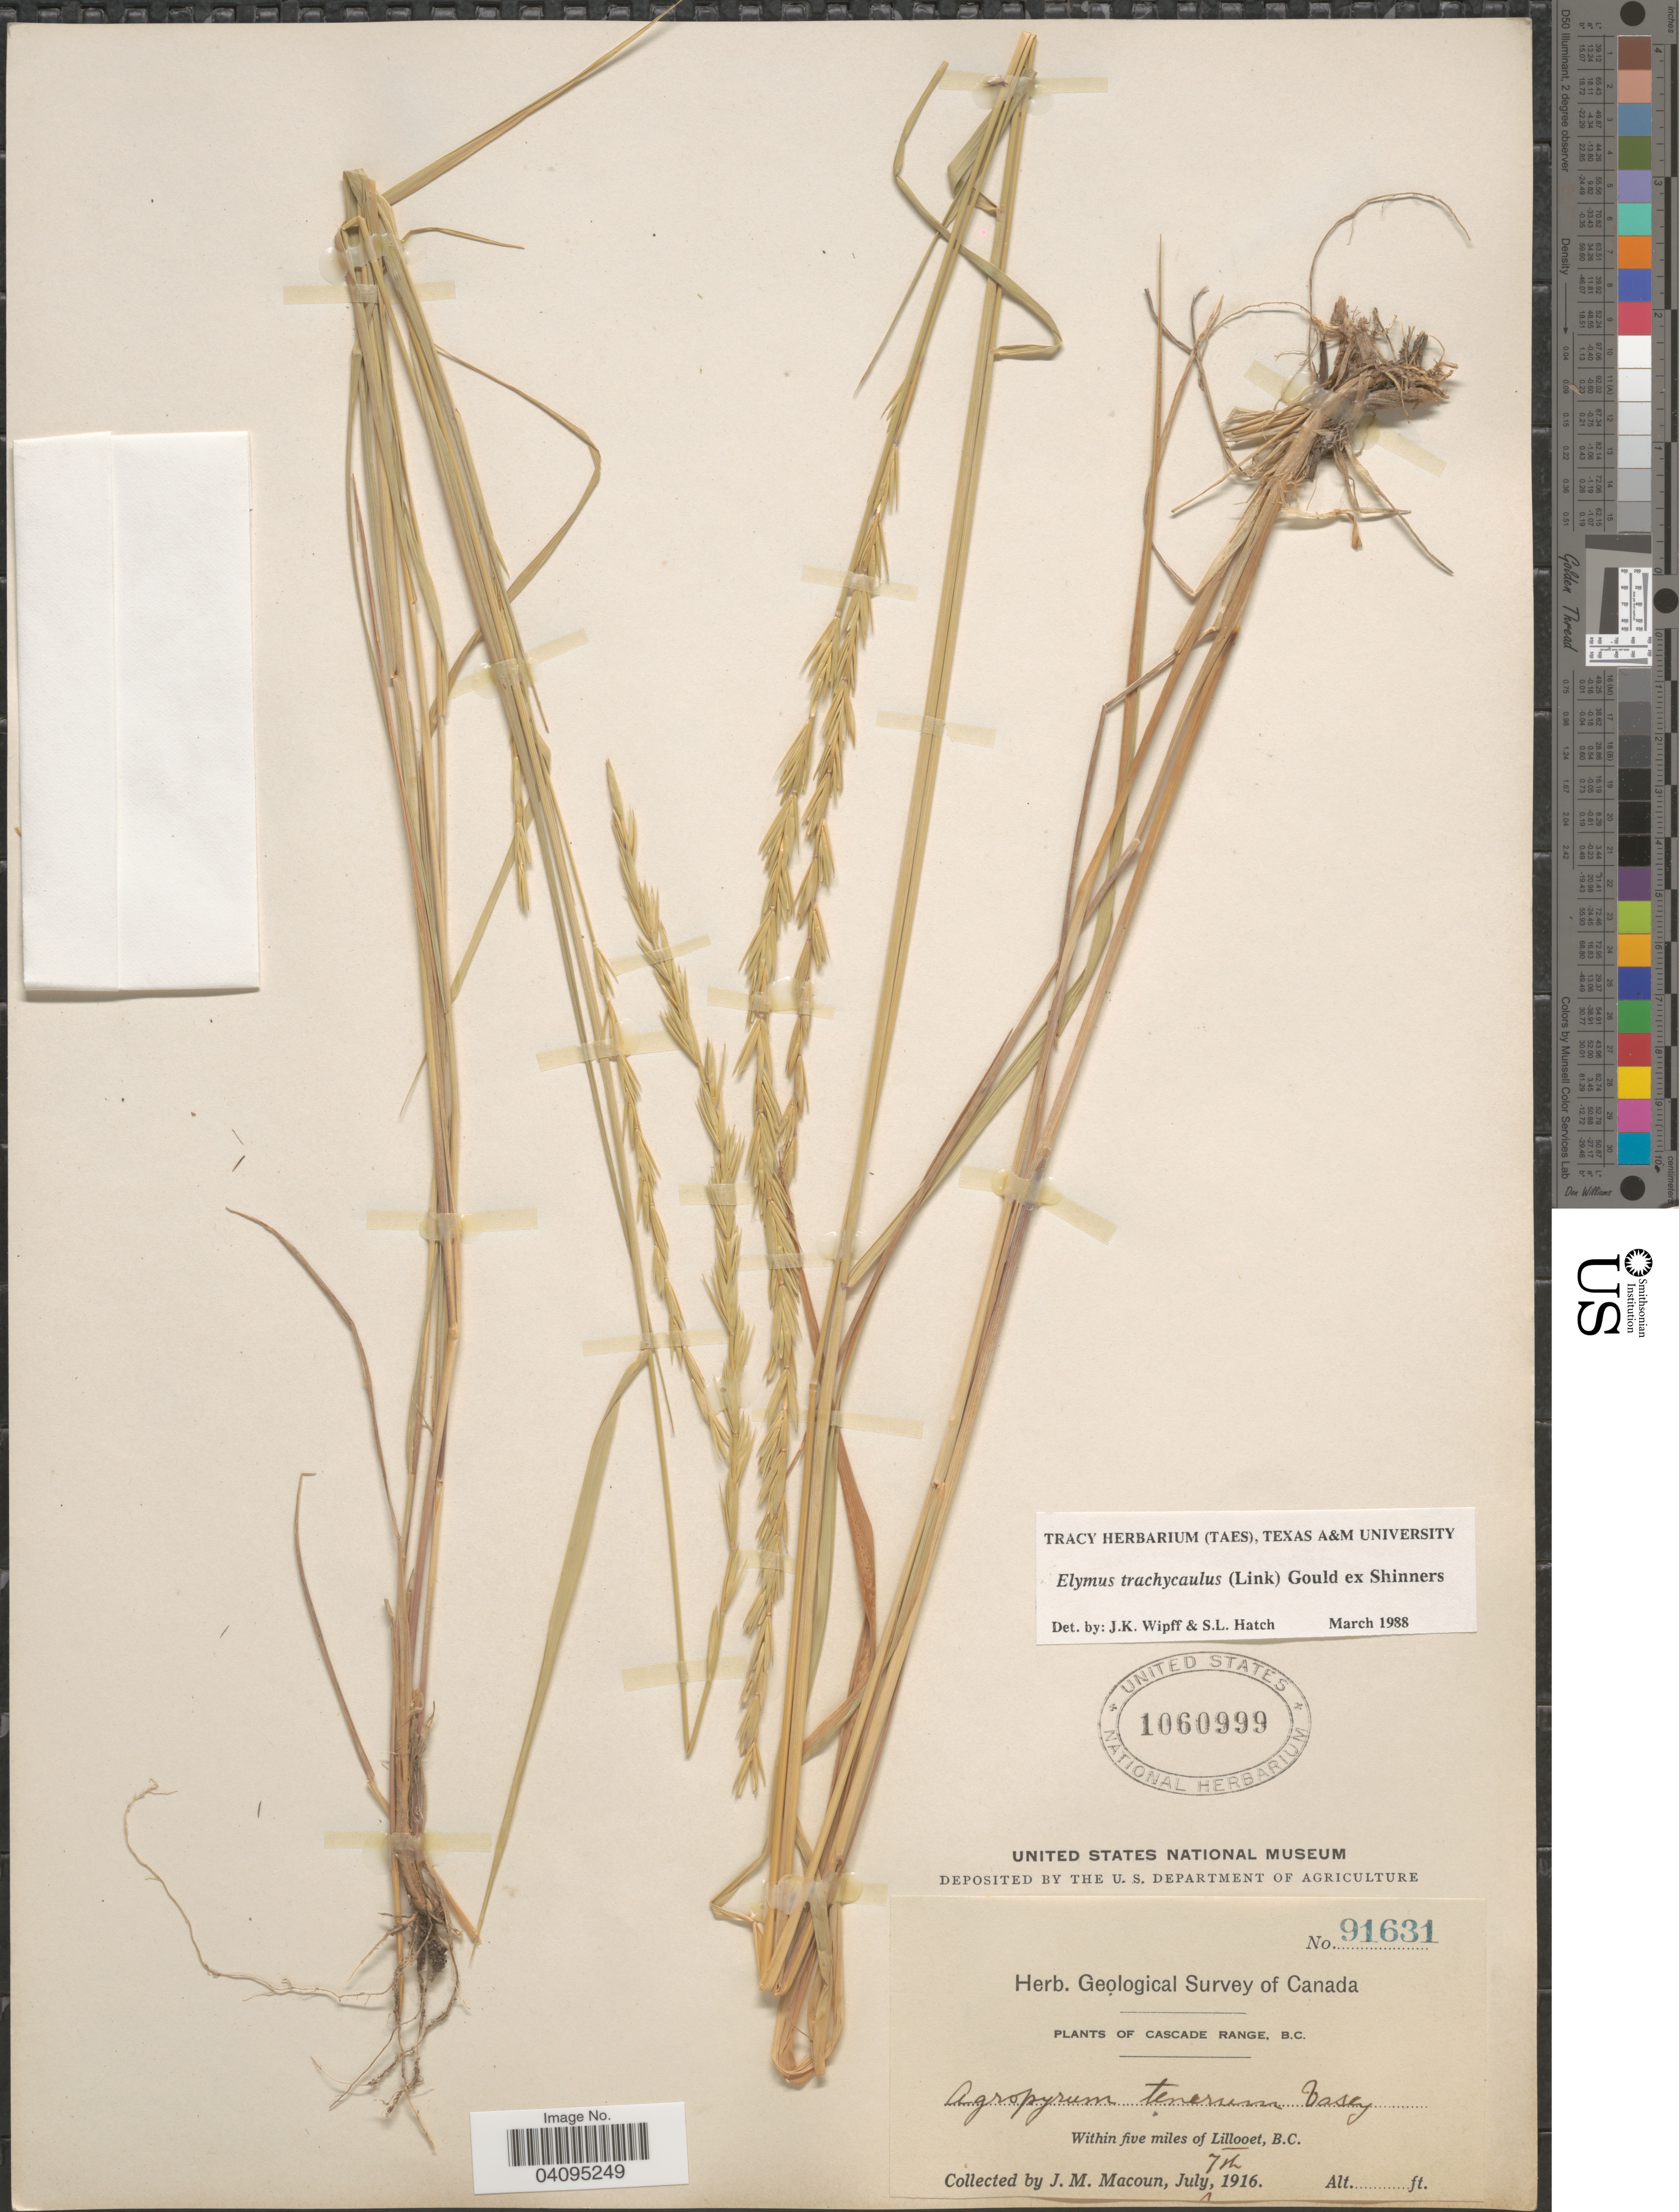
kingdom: Plantae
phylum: Tracheophyta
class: Liliopsida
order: Poales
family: Poaceae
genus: Elymus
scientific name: Elymus trachycaulus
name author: (Link) Gould ex Shinners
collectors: J. M. Macoun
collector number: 91631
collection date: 1916-07-07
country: Canada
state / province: British Columbia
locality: Geological Survey of Canada. Cascade Range, B.C. Within five miles of Lillooet, B.C.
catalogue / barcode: US 1060999